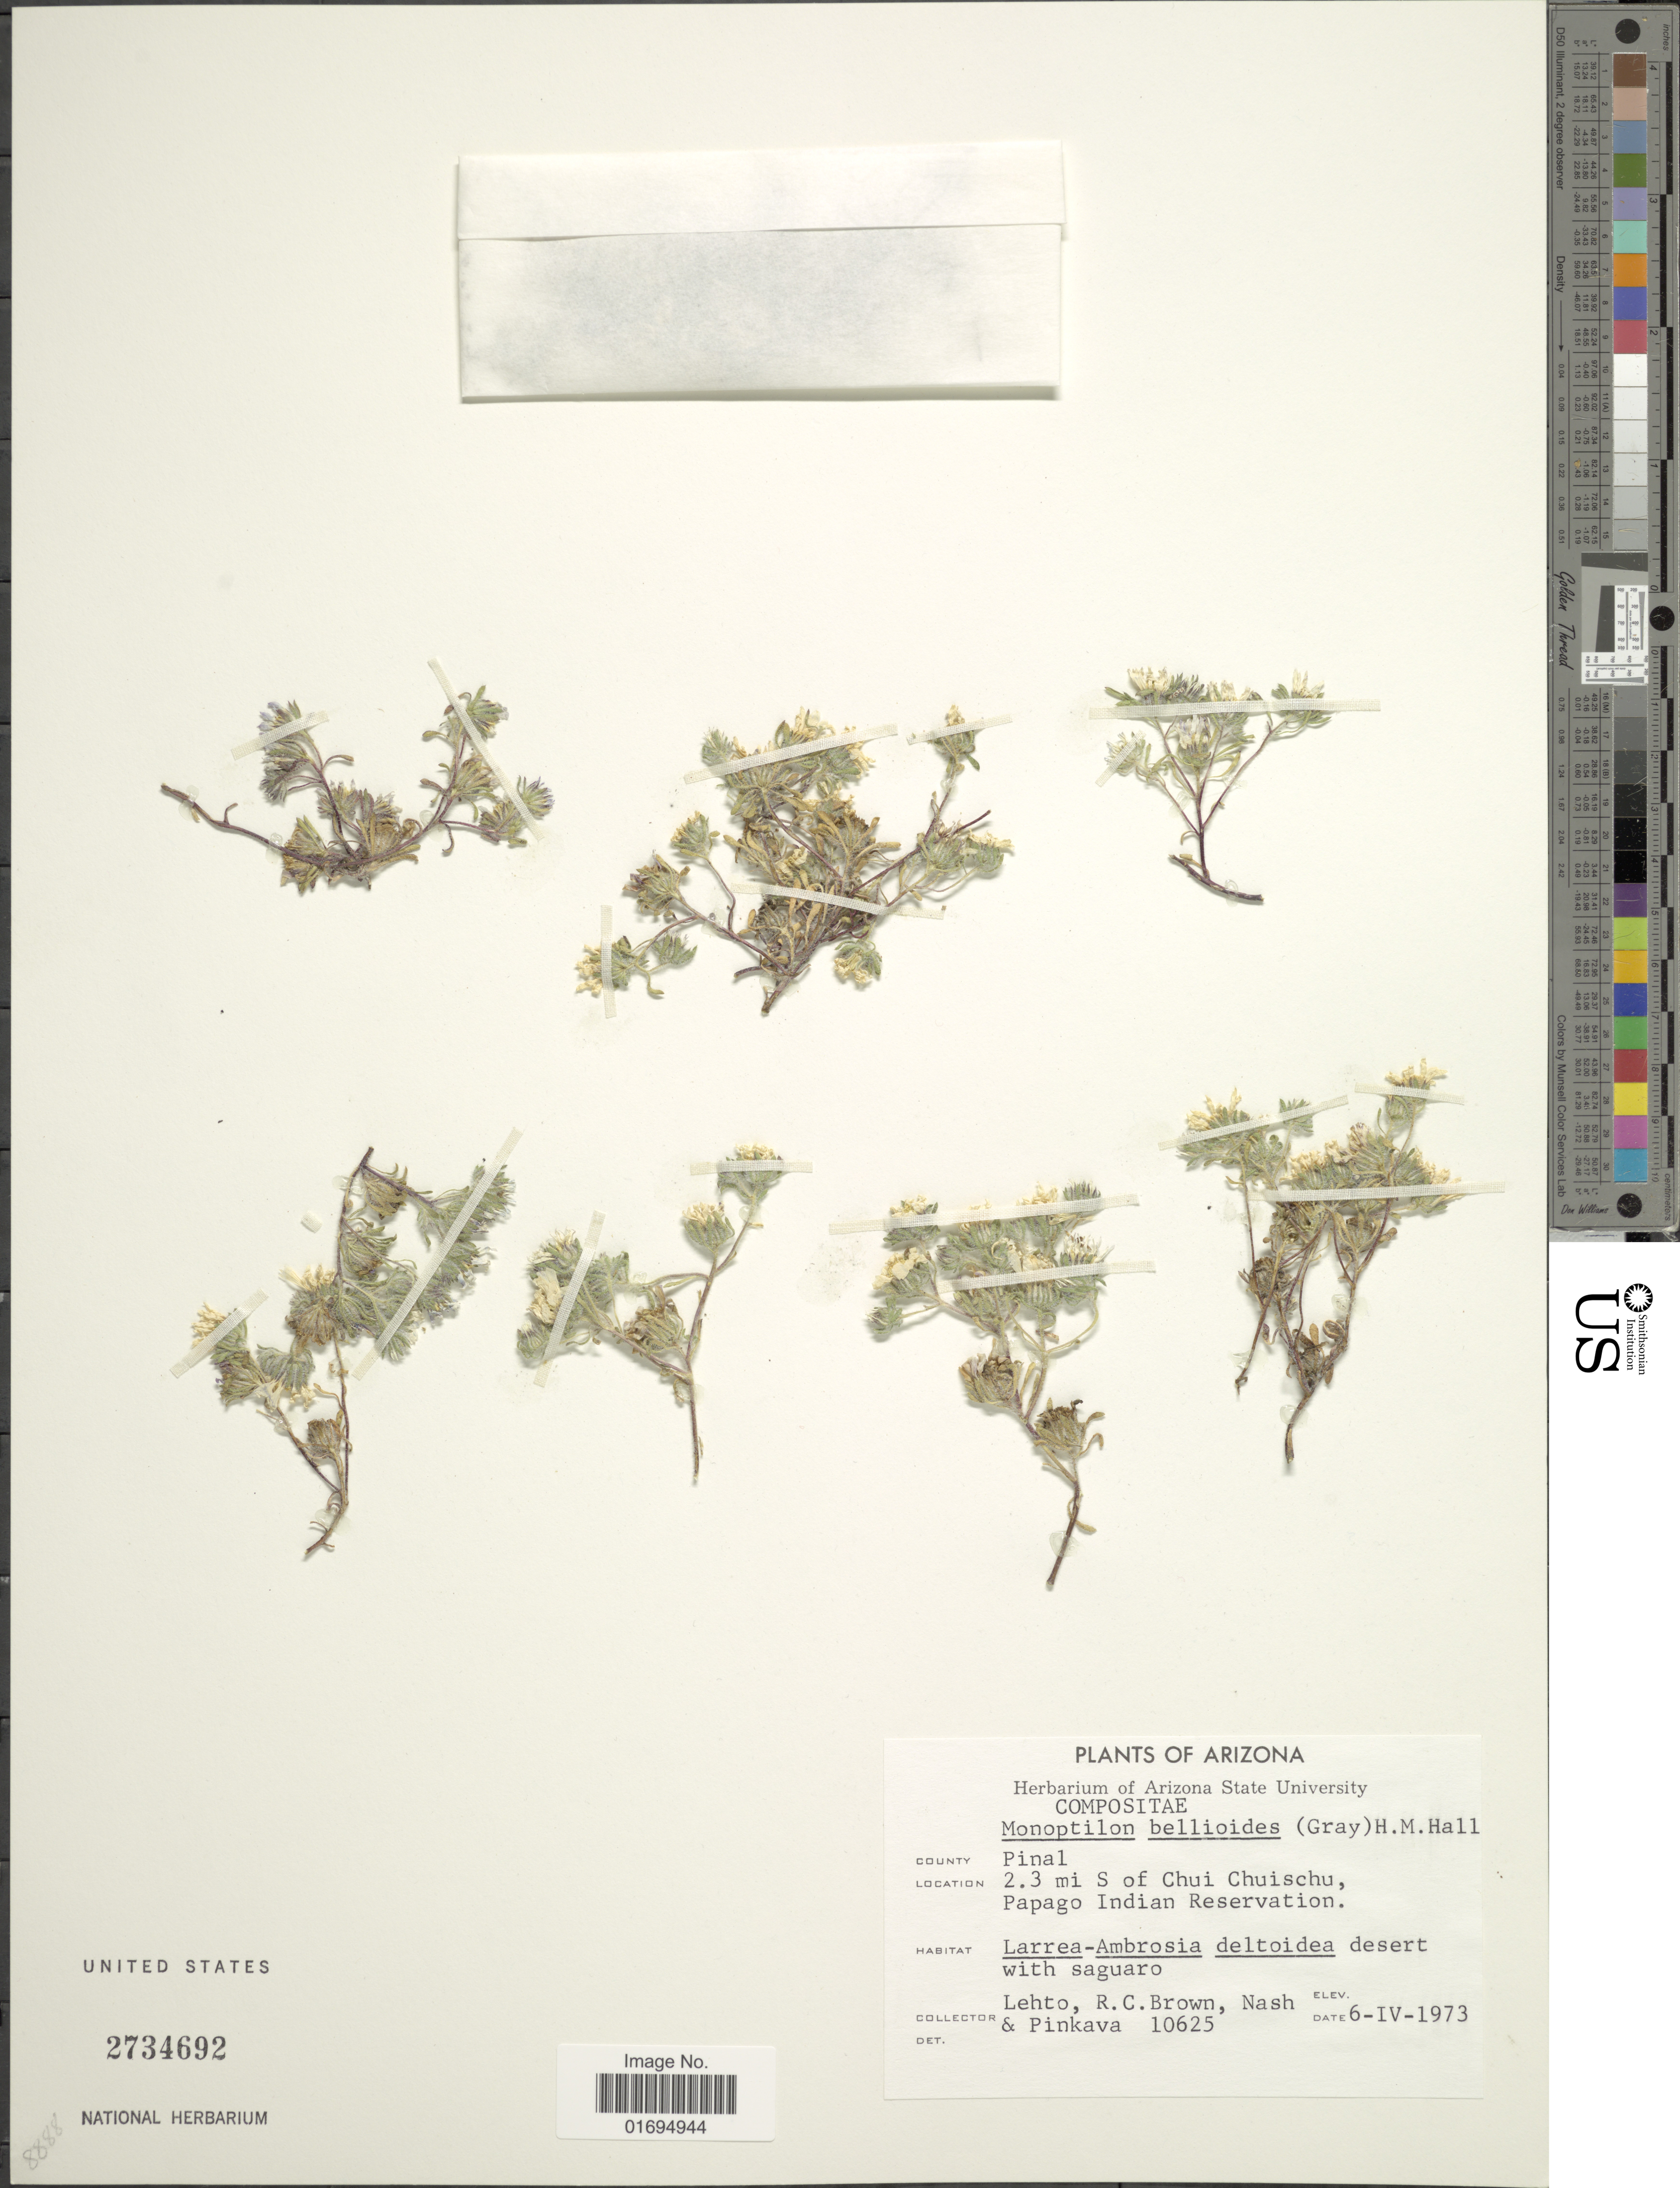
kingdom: Plantae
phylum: Tracheophyta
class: Magnoliopsida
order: Asterales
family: Asteraceae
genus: Monoptilon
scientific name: Monoptilon bellioides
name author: (A. Gray) H.M. Hall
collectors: -. Lehto, R. C. Brown, -- Nash & -. Pinkava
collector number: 10625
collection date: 1973-04-06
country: United States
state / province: Arizona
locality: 2.3 mi S of Chui Chuischu, Papago Indian Reservation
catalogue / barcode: US 2734692